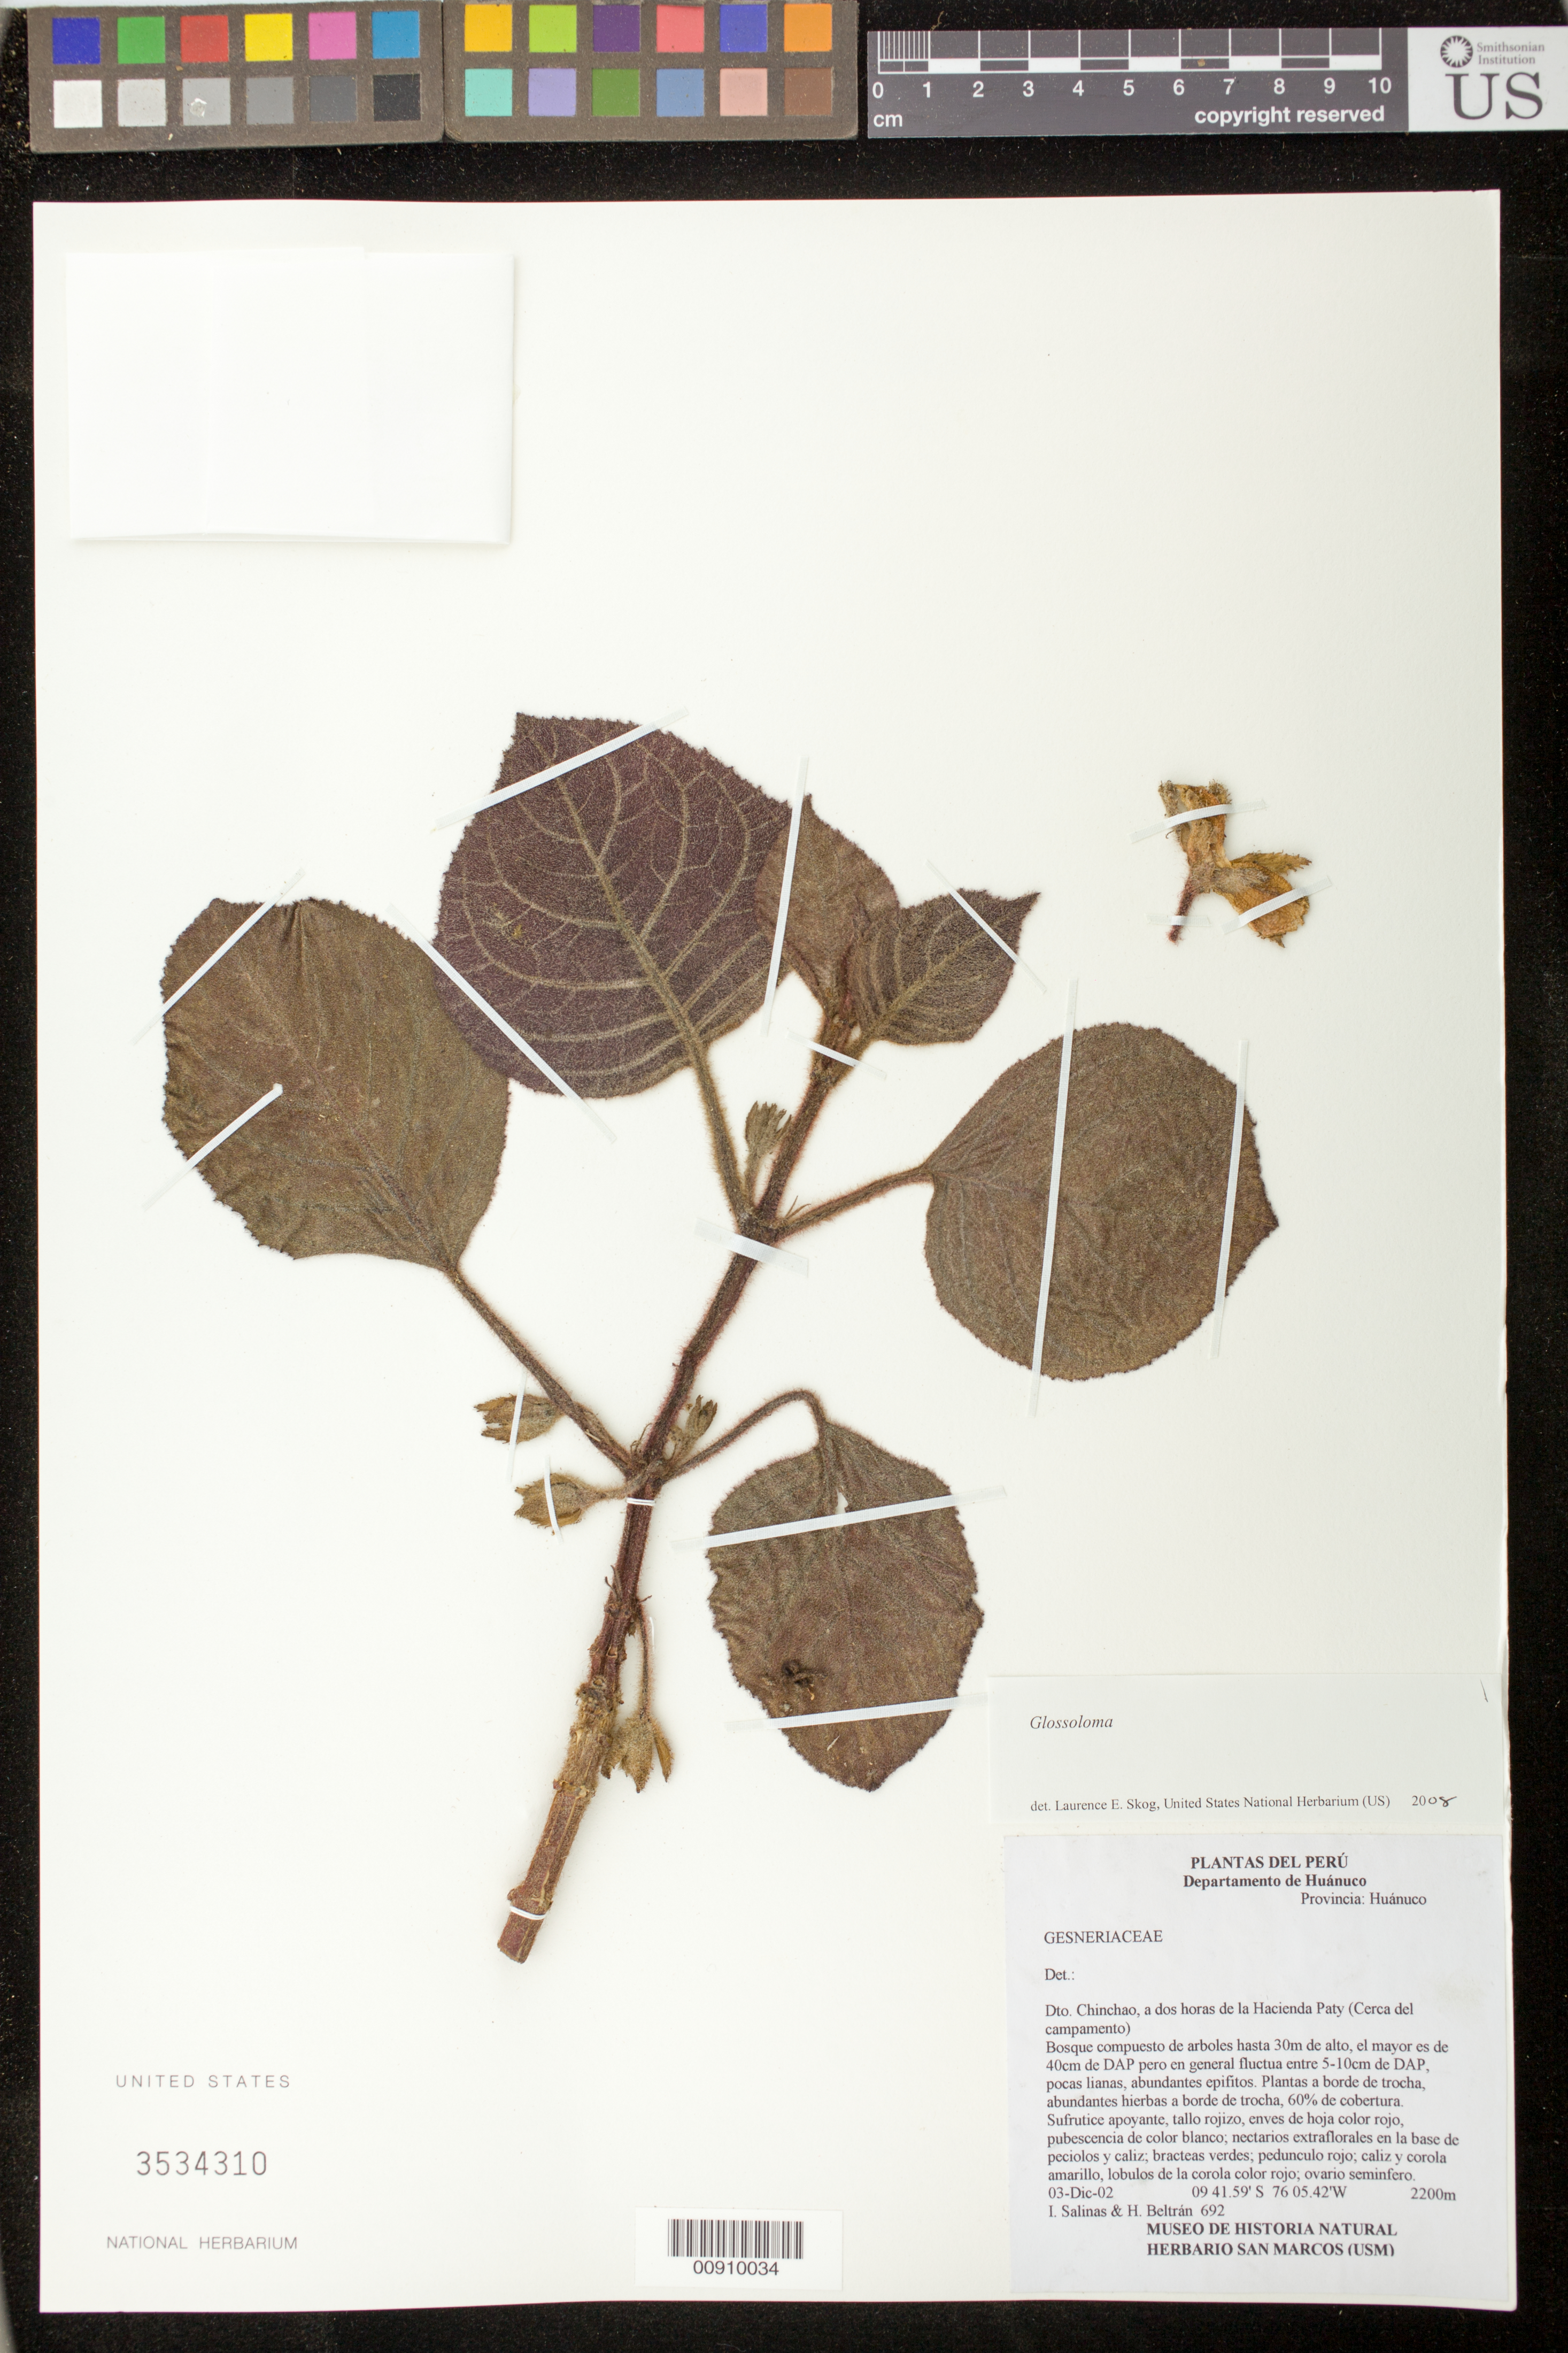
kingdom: Plantae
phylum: Tracheophyta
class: Magnoliopsida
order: Lamiales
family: Gesneriaceae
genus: Glossoloma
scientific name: Glossoloma sp.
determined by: Skog, Laurence E.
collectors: I. Salinas & H. Beltrán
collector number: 692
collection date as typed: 03 Dec 2002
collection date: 2002-12-03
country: Peru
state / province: Huánuco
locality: Provincia: Huánuco. Dto. Chinchao, a dos horas de la Hacienda paty (Cerca del campamento)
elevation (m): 2200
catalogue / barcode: US 3534310